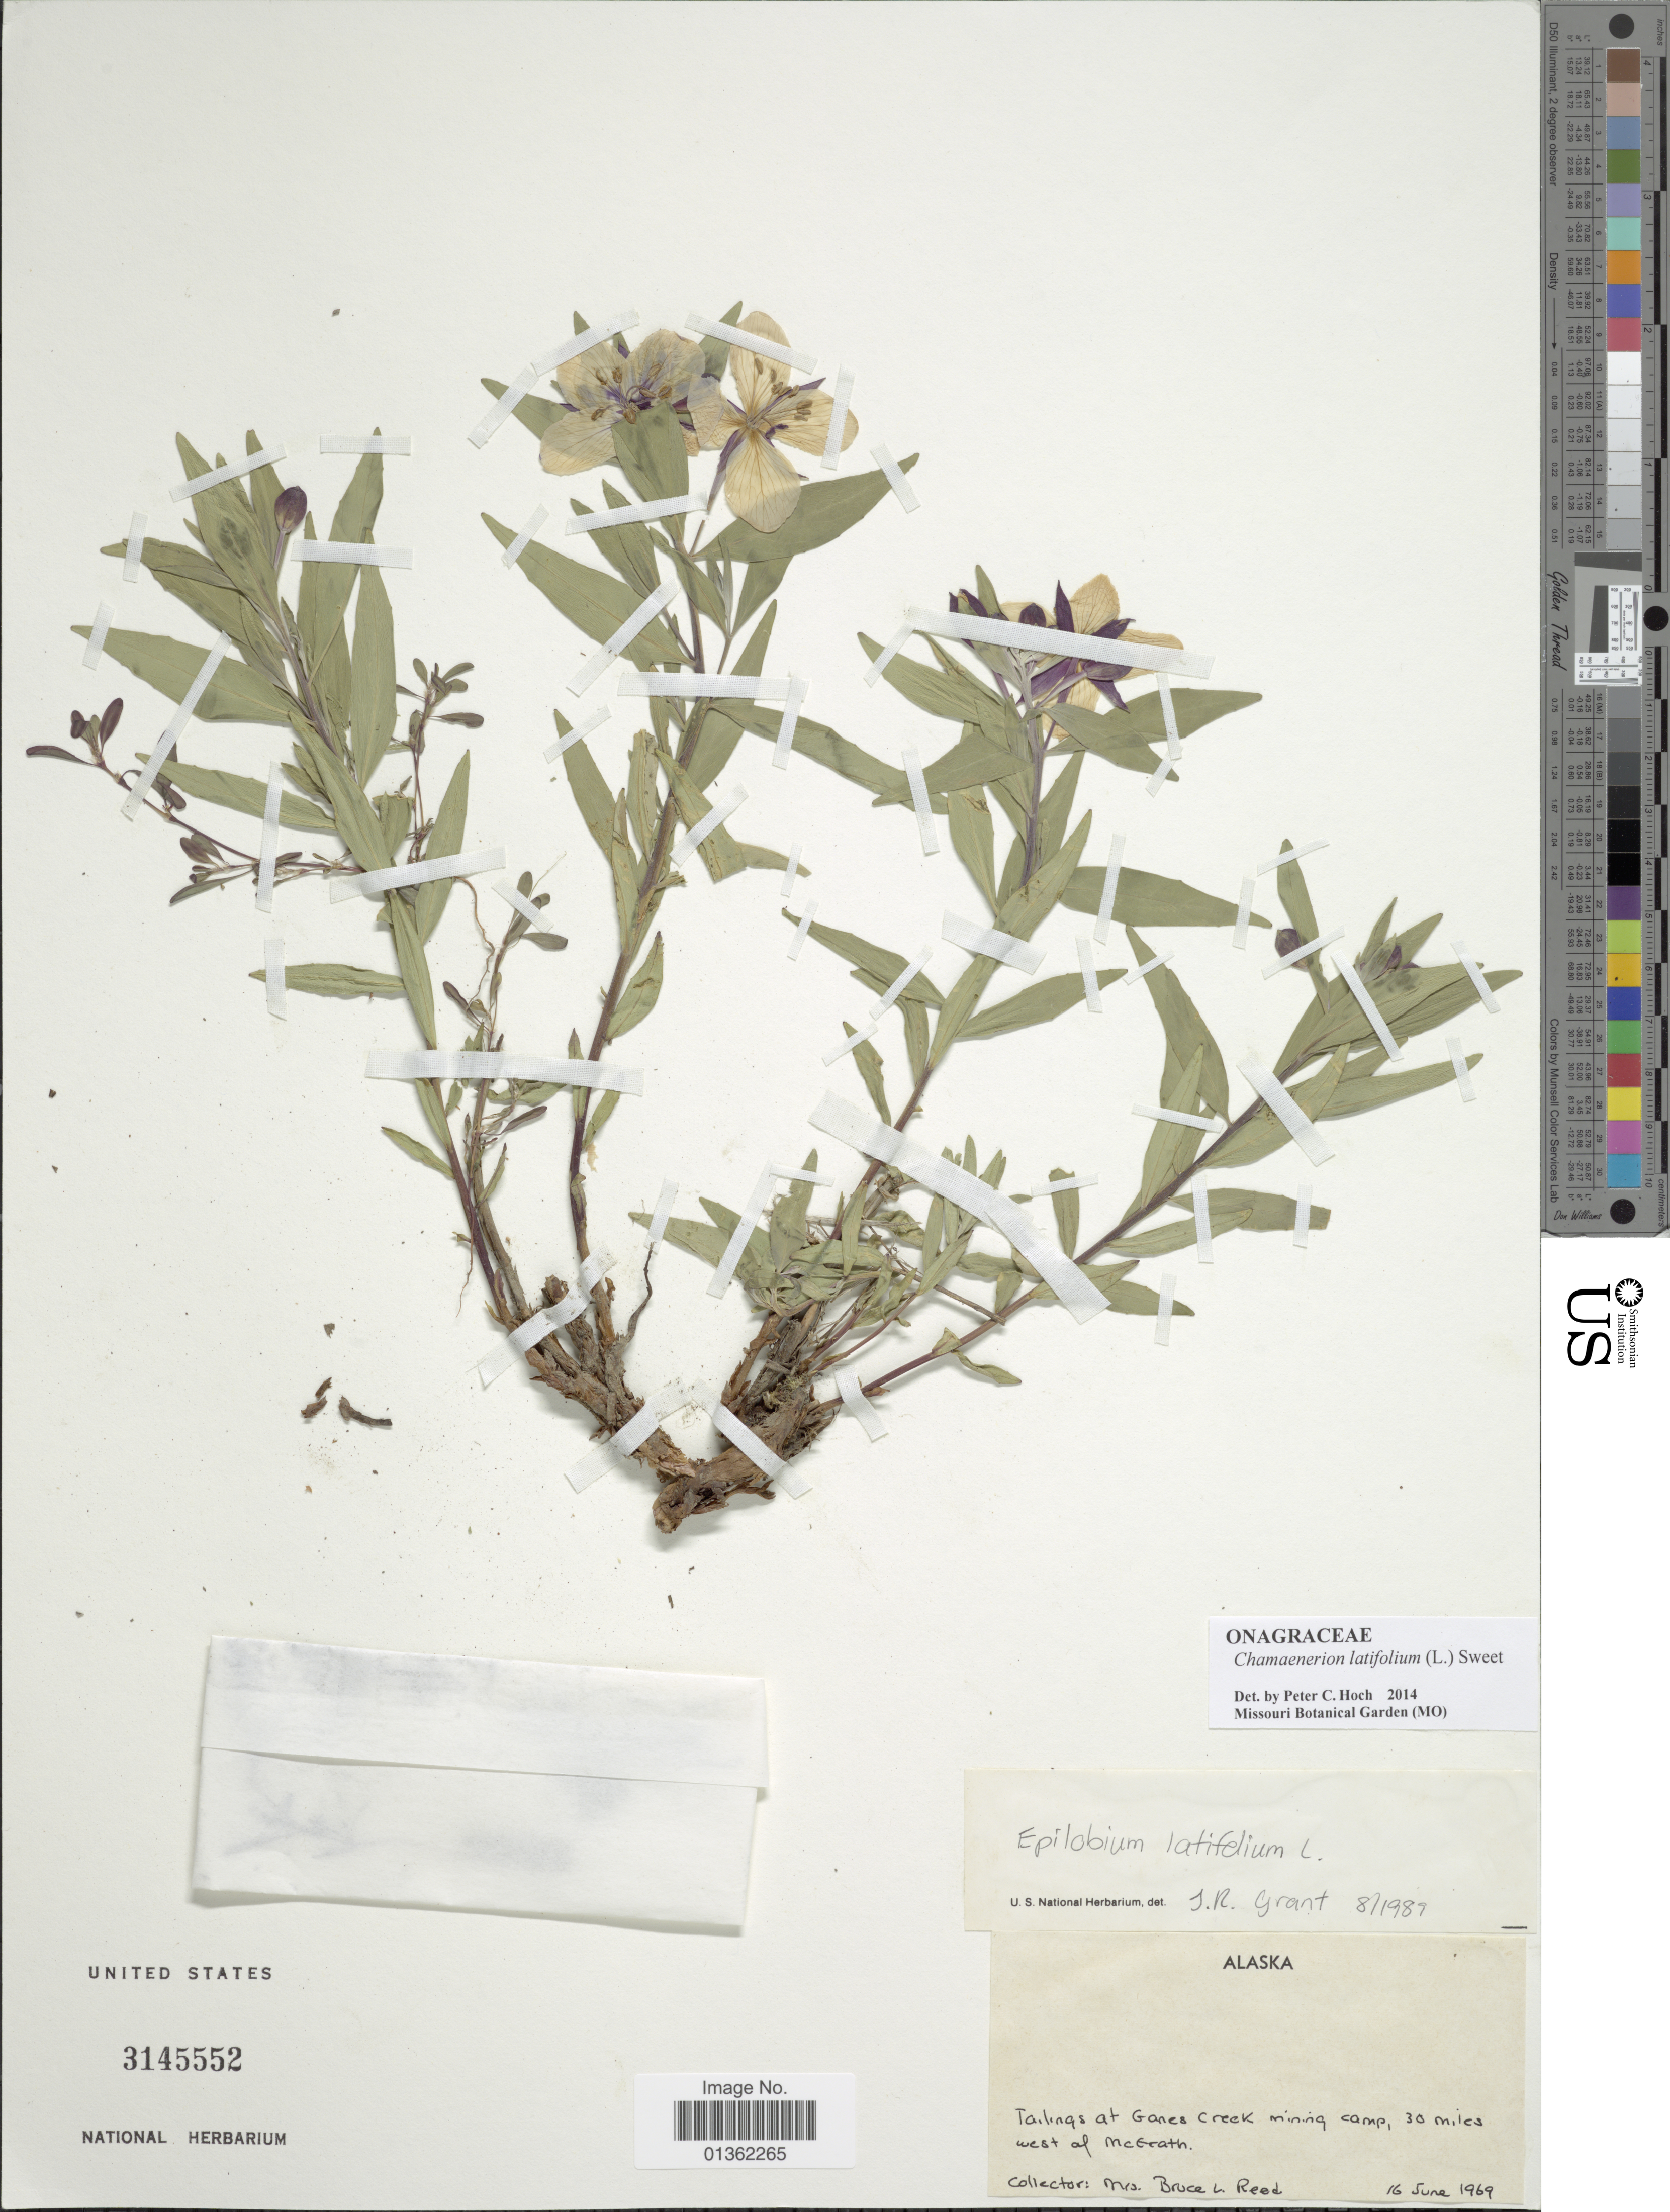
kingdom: Plantae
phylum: Tracheophyta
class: Magnoliopsida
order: Myrtales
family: Onagraceae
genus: Chamaenerion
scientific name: Chamaenerion latifolium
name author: (L.) Th. Fr. & Lange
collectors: B. Reed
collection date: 1969-06-16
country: United States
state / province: Alaska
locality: Tailings at Ganes Creek mining camp, 30 miles west of McGrath.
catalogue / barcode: US 3145552